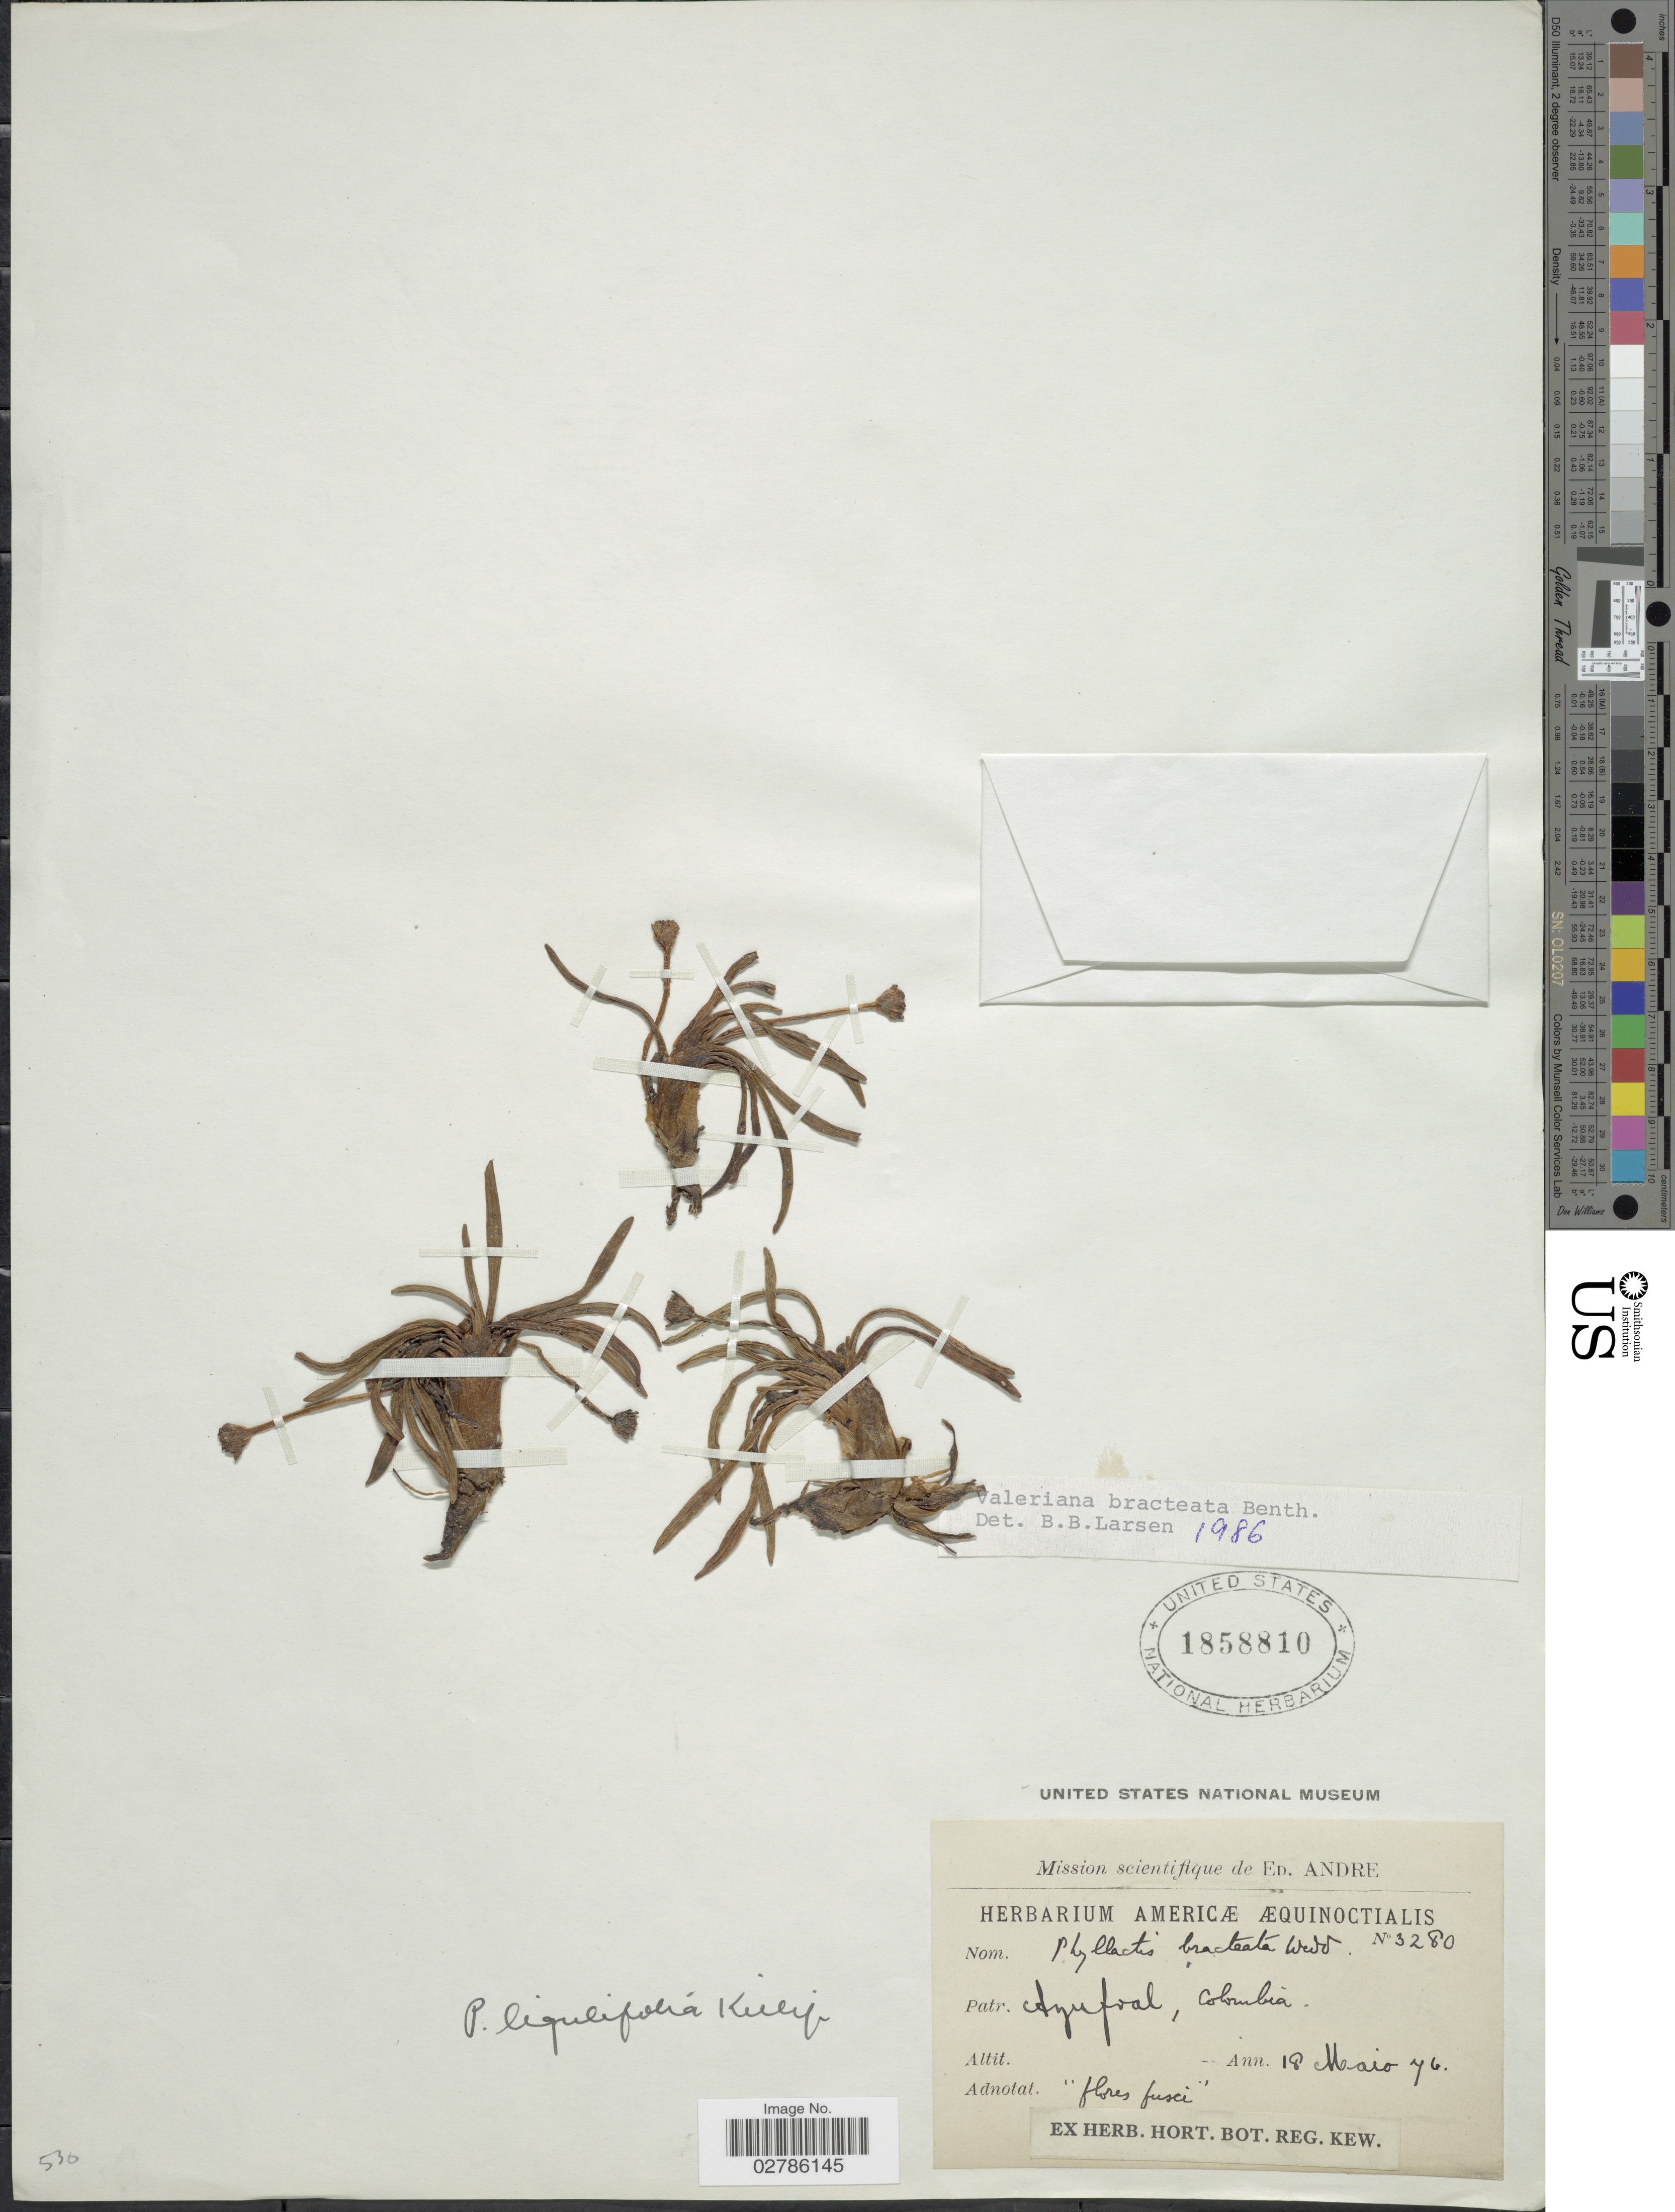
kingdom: Plantae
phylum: Tracheophyta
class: Magnoliopsida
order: Dipsacales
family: Caprifoliaceae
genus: Phyllactis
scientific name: Phyllactis bracteata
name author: (Benth.) Wedd.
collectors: E. Andre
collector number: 3280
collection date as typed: Transcribed d/m/y: 18/5/76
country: Colombia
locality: Azufral.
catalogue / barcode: US 1858810